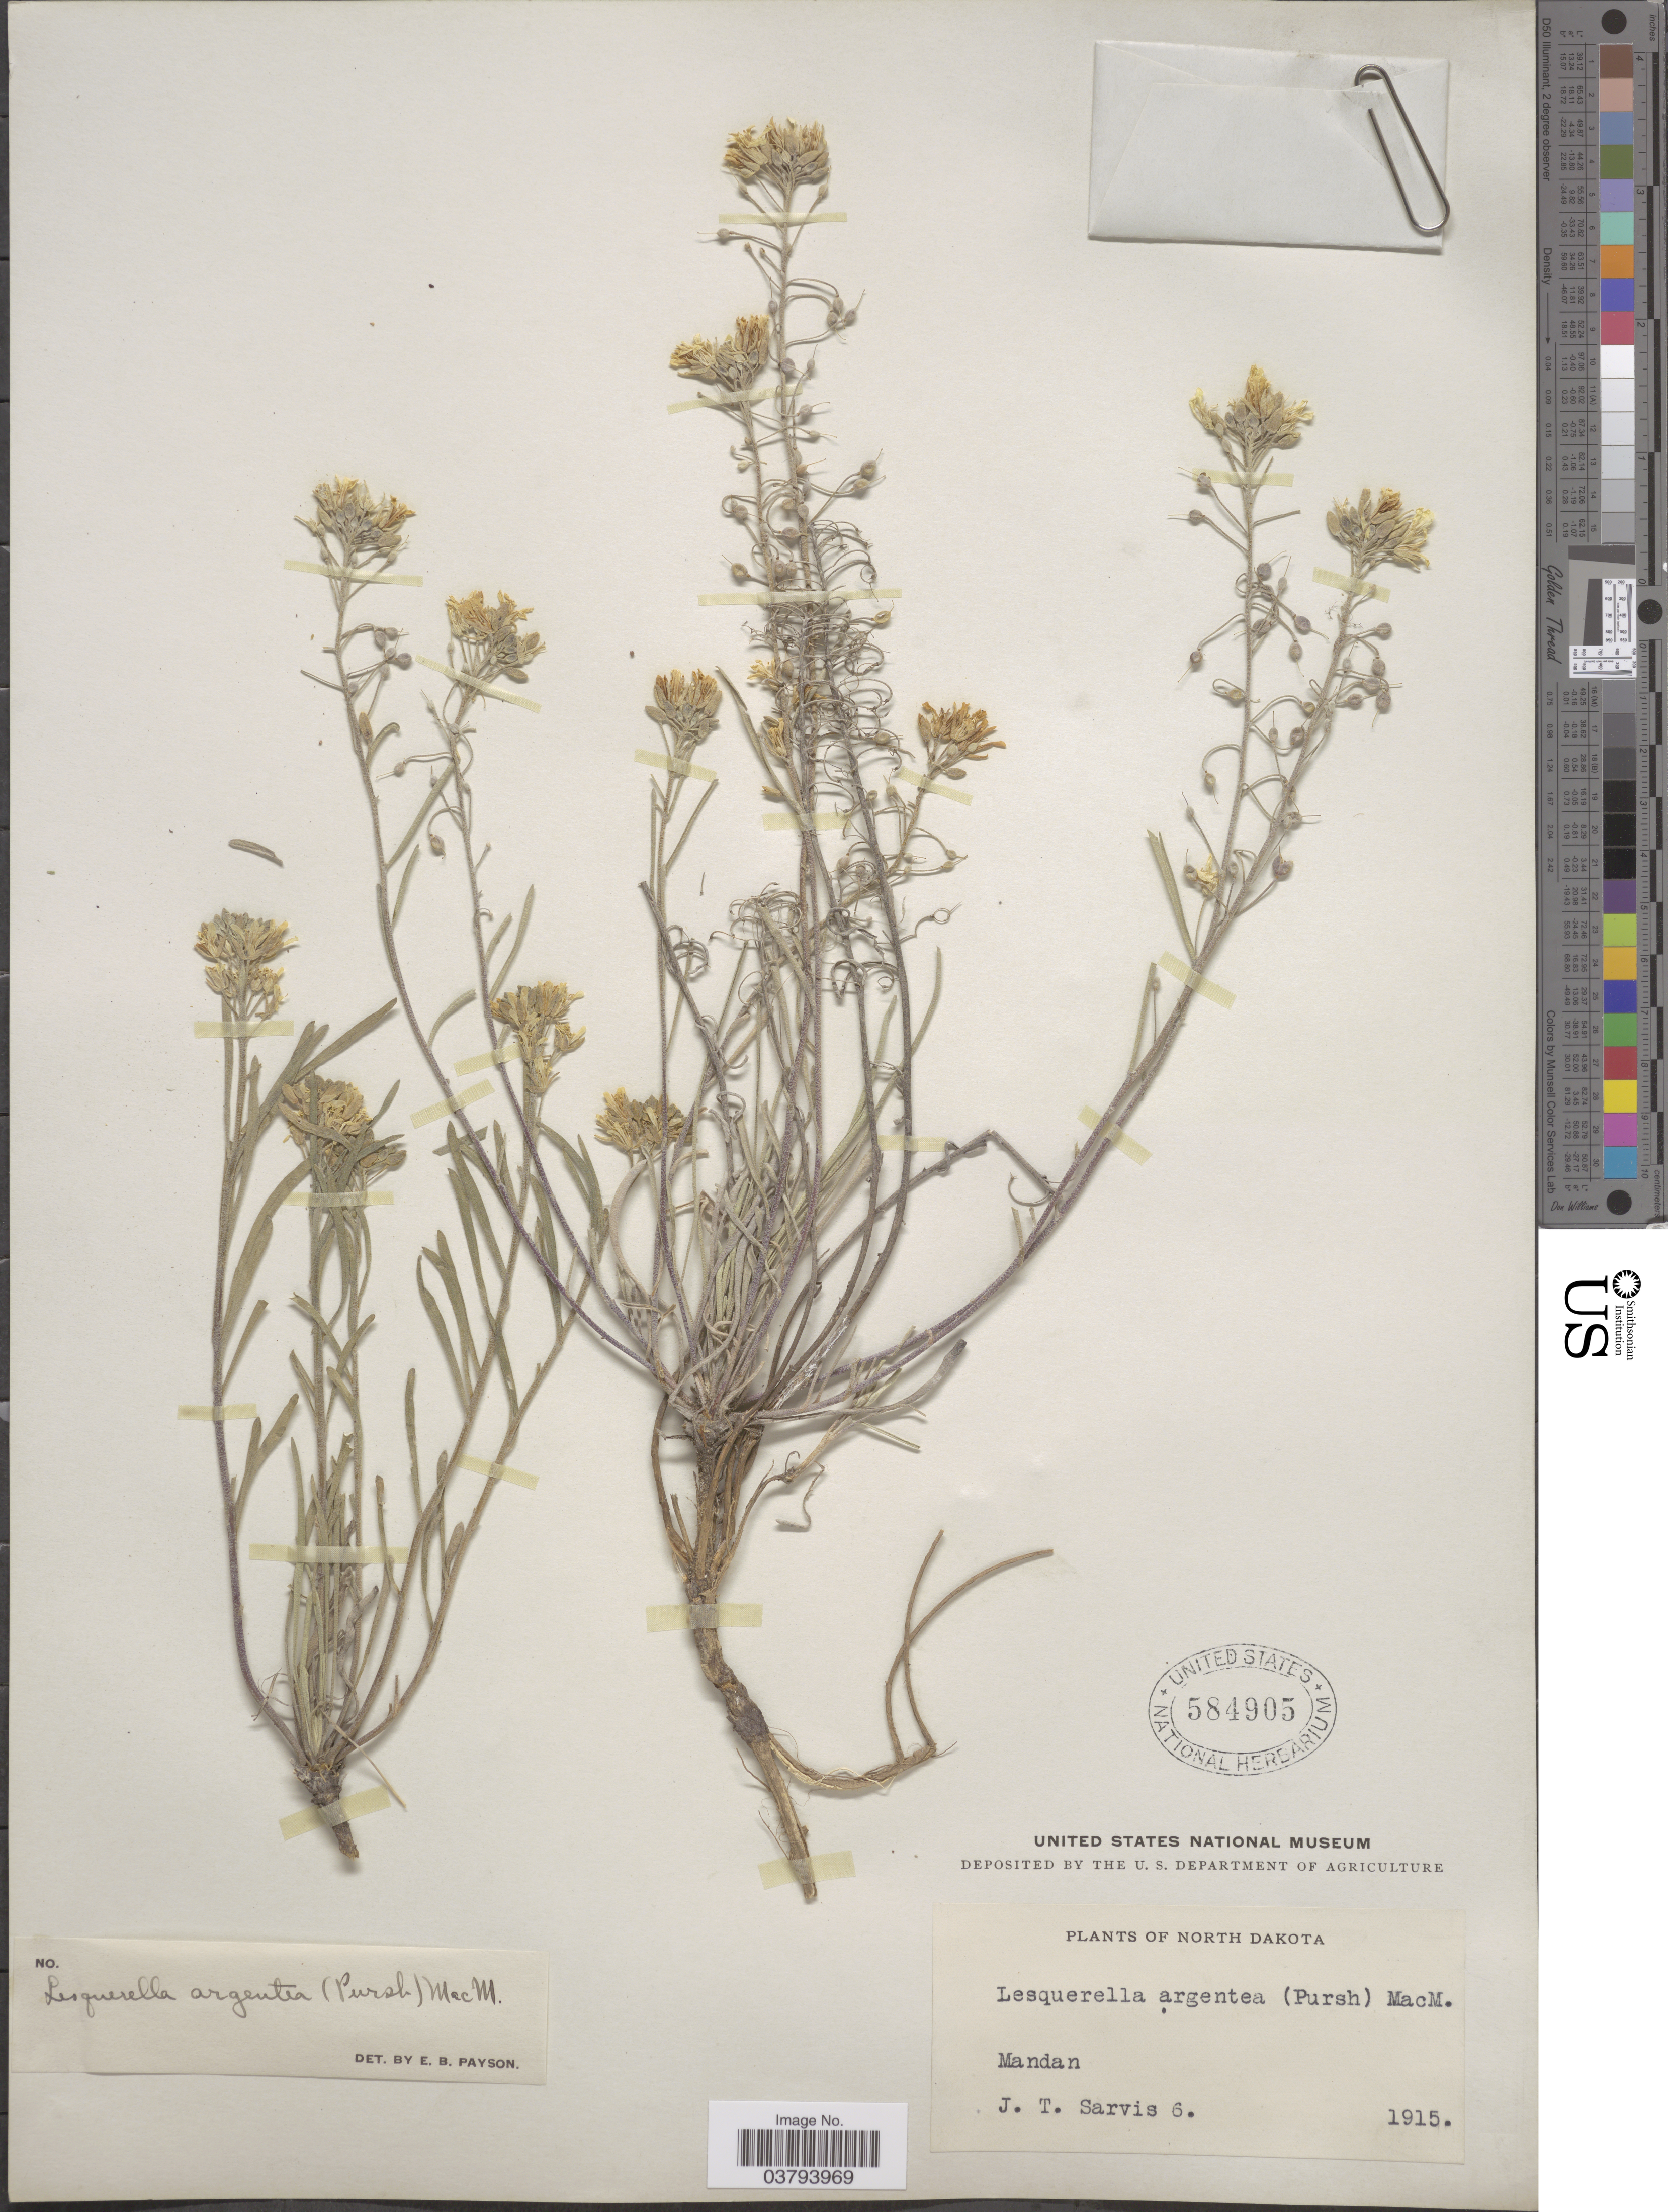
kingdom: Plantae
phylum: Tracheophyta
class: Magnoliopsida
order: Brassicales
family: Brassicaceae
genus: Lesquerella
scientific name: Lesquerella ludoviciana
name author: (Nutt.) S. Watson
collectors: J. Sarvis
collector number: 6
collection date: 1915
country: United States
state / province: North Dakota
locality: Mandan.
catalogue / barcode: US 584905